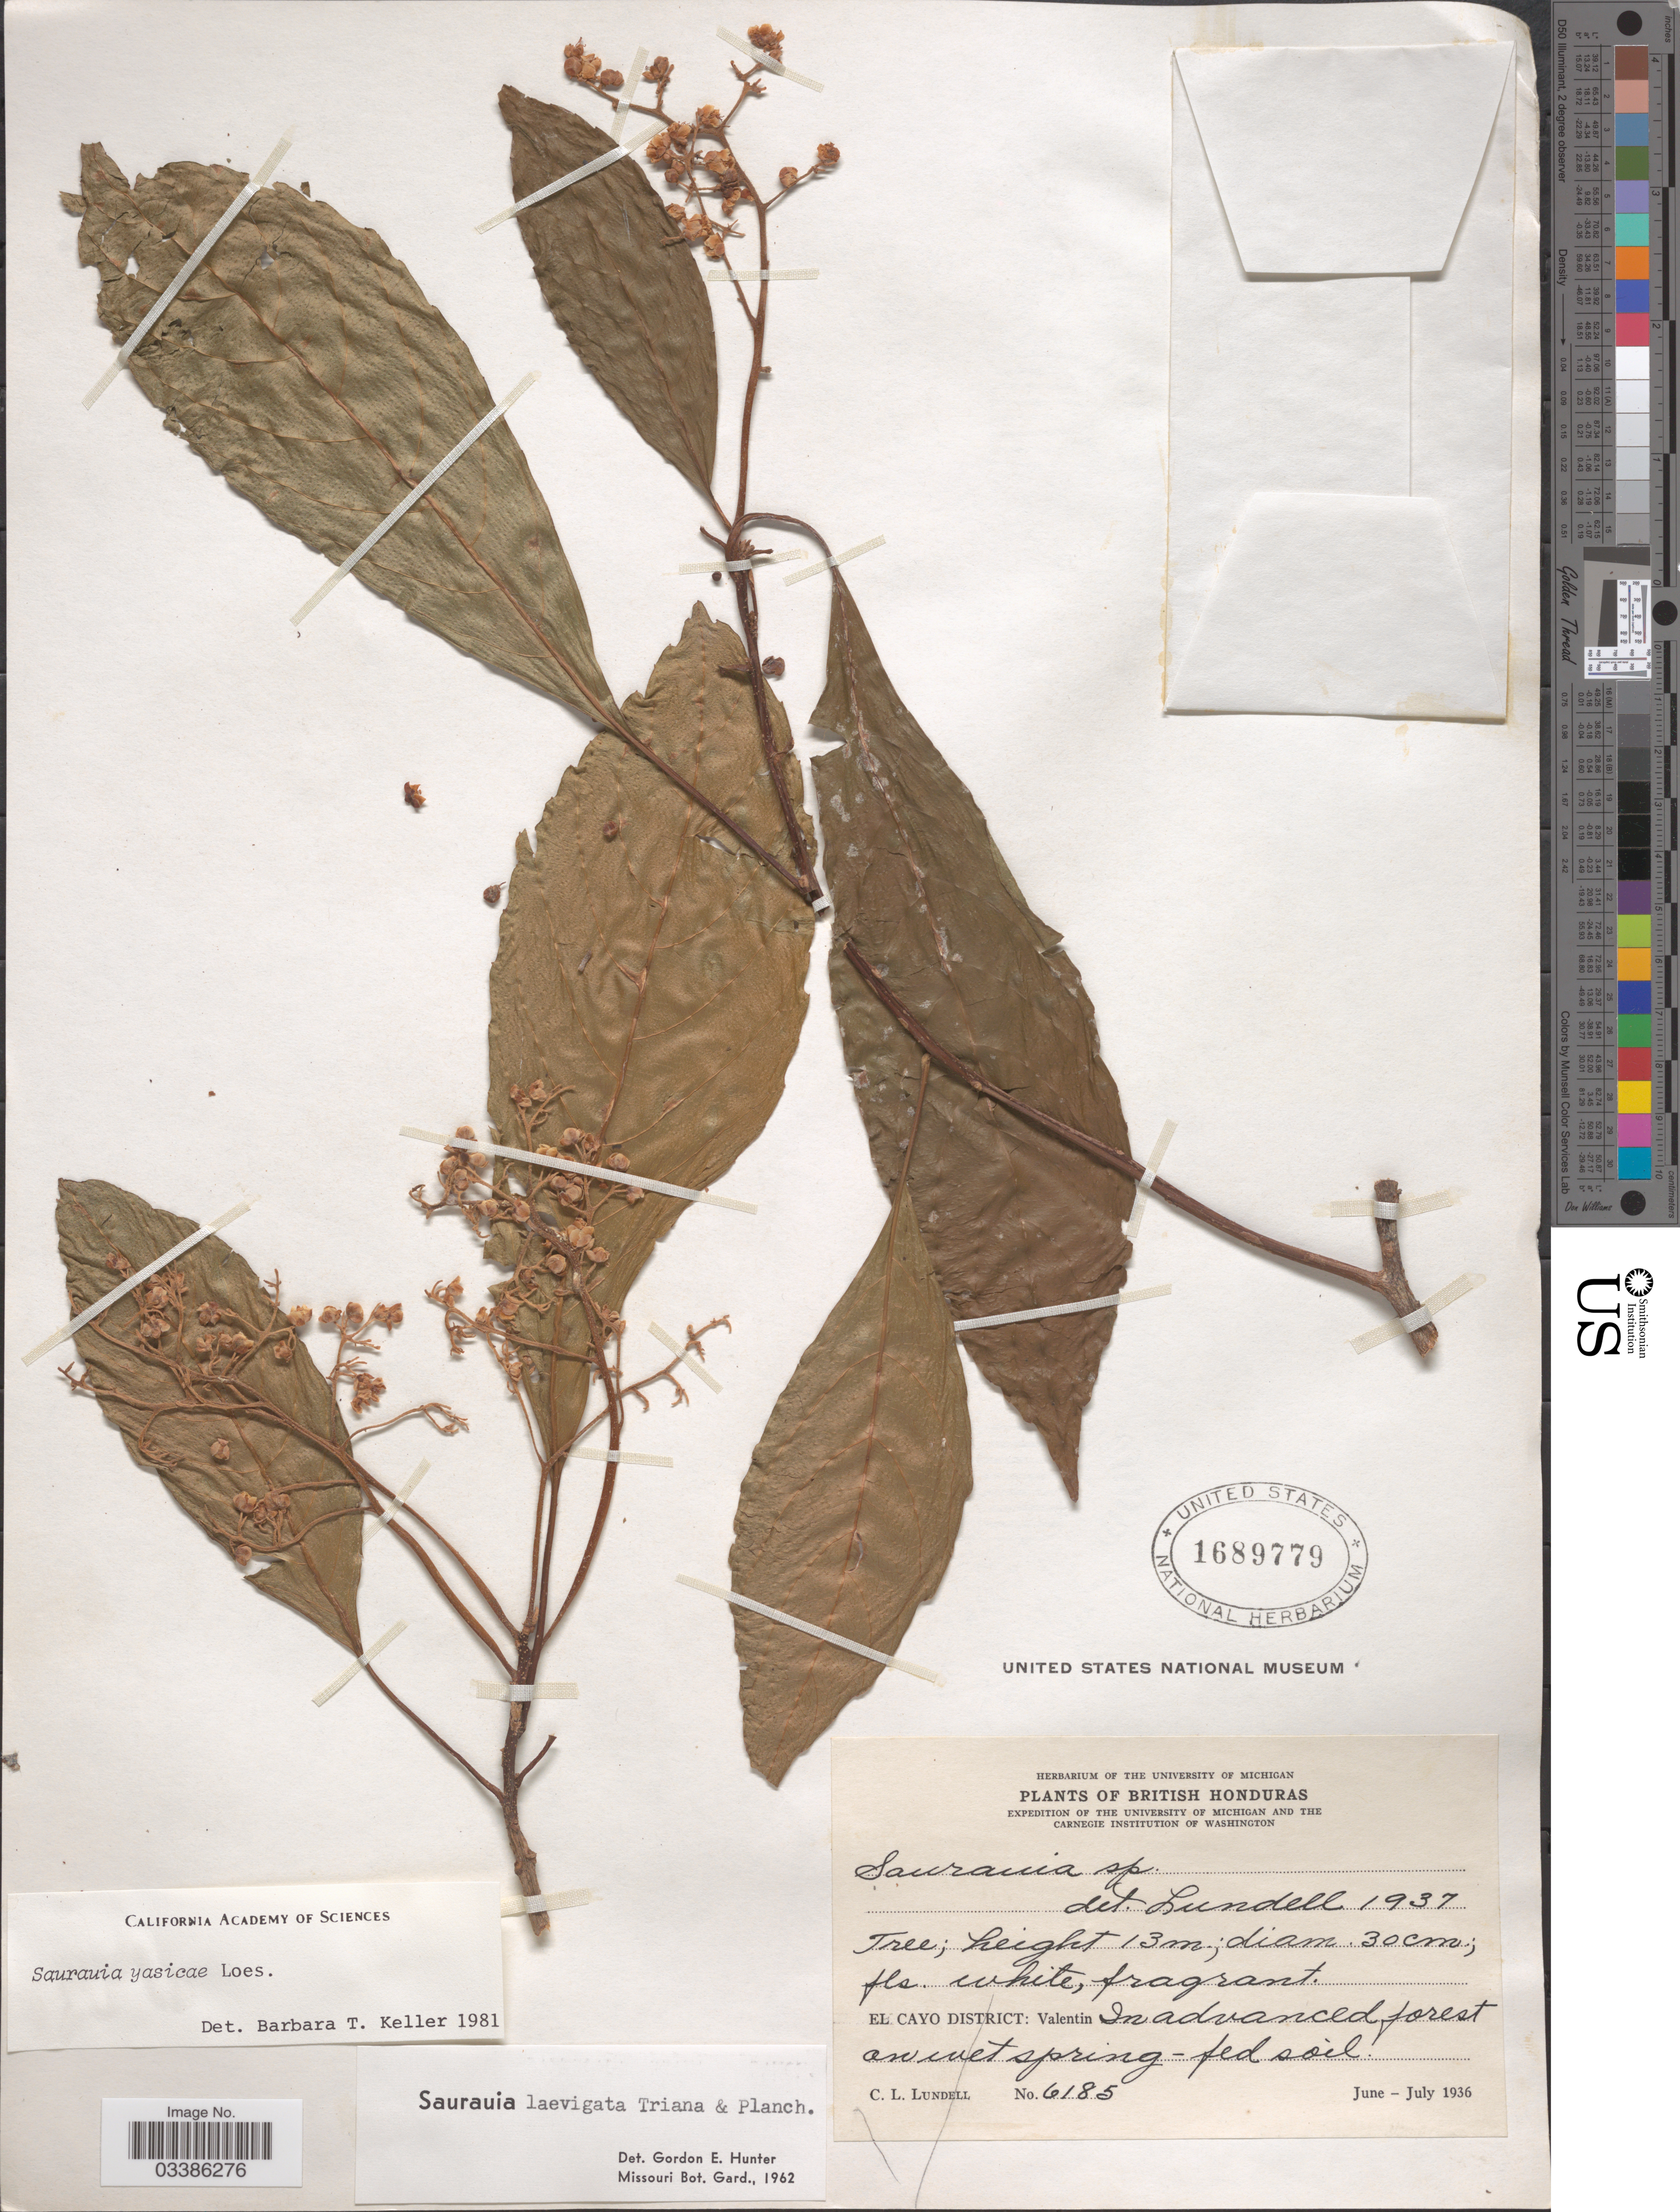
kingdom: Plantae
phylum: Tracheophyta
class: Magnoliopsida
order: Ericales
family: Actinidiaceae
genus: Saurauia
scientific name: Saurauia yasicae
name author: Loes.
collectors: C. L. Lundell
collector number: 6185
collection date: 1936-06/1936-07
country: Belize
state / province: Cayo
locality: British Honduras. El Cayo District: Valentin.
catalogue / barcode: US 1689779